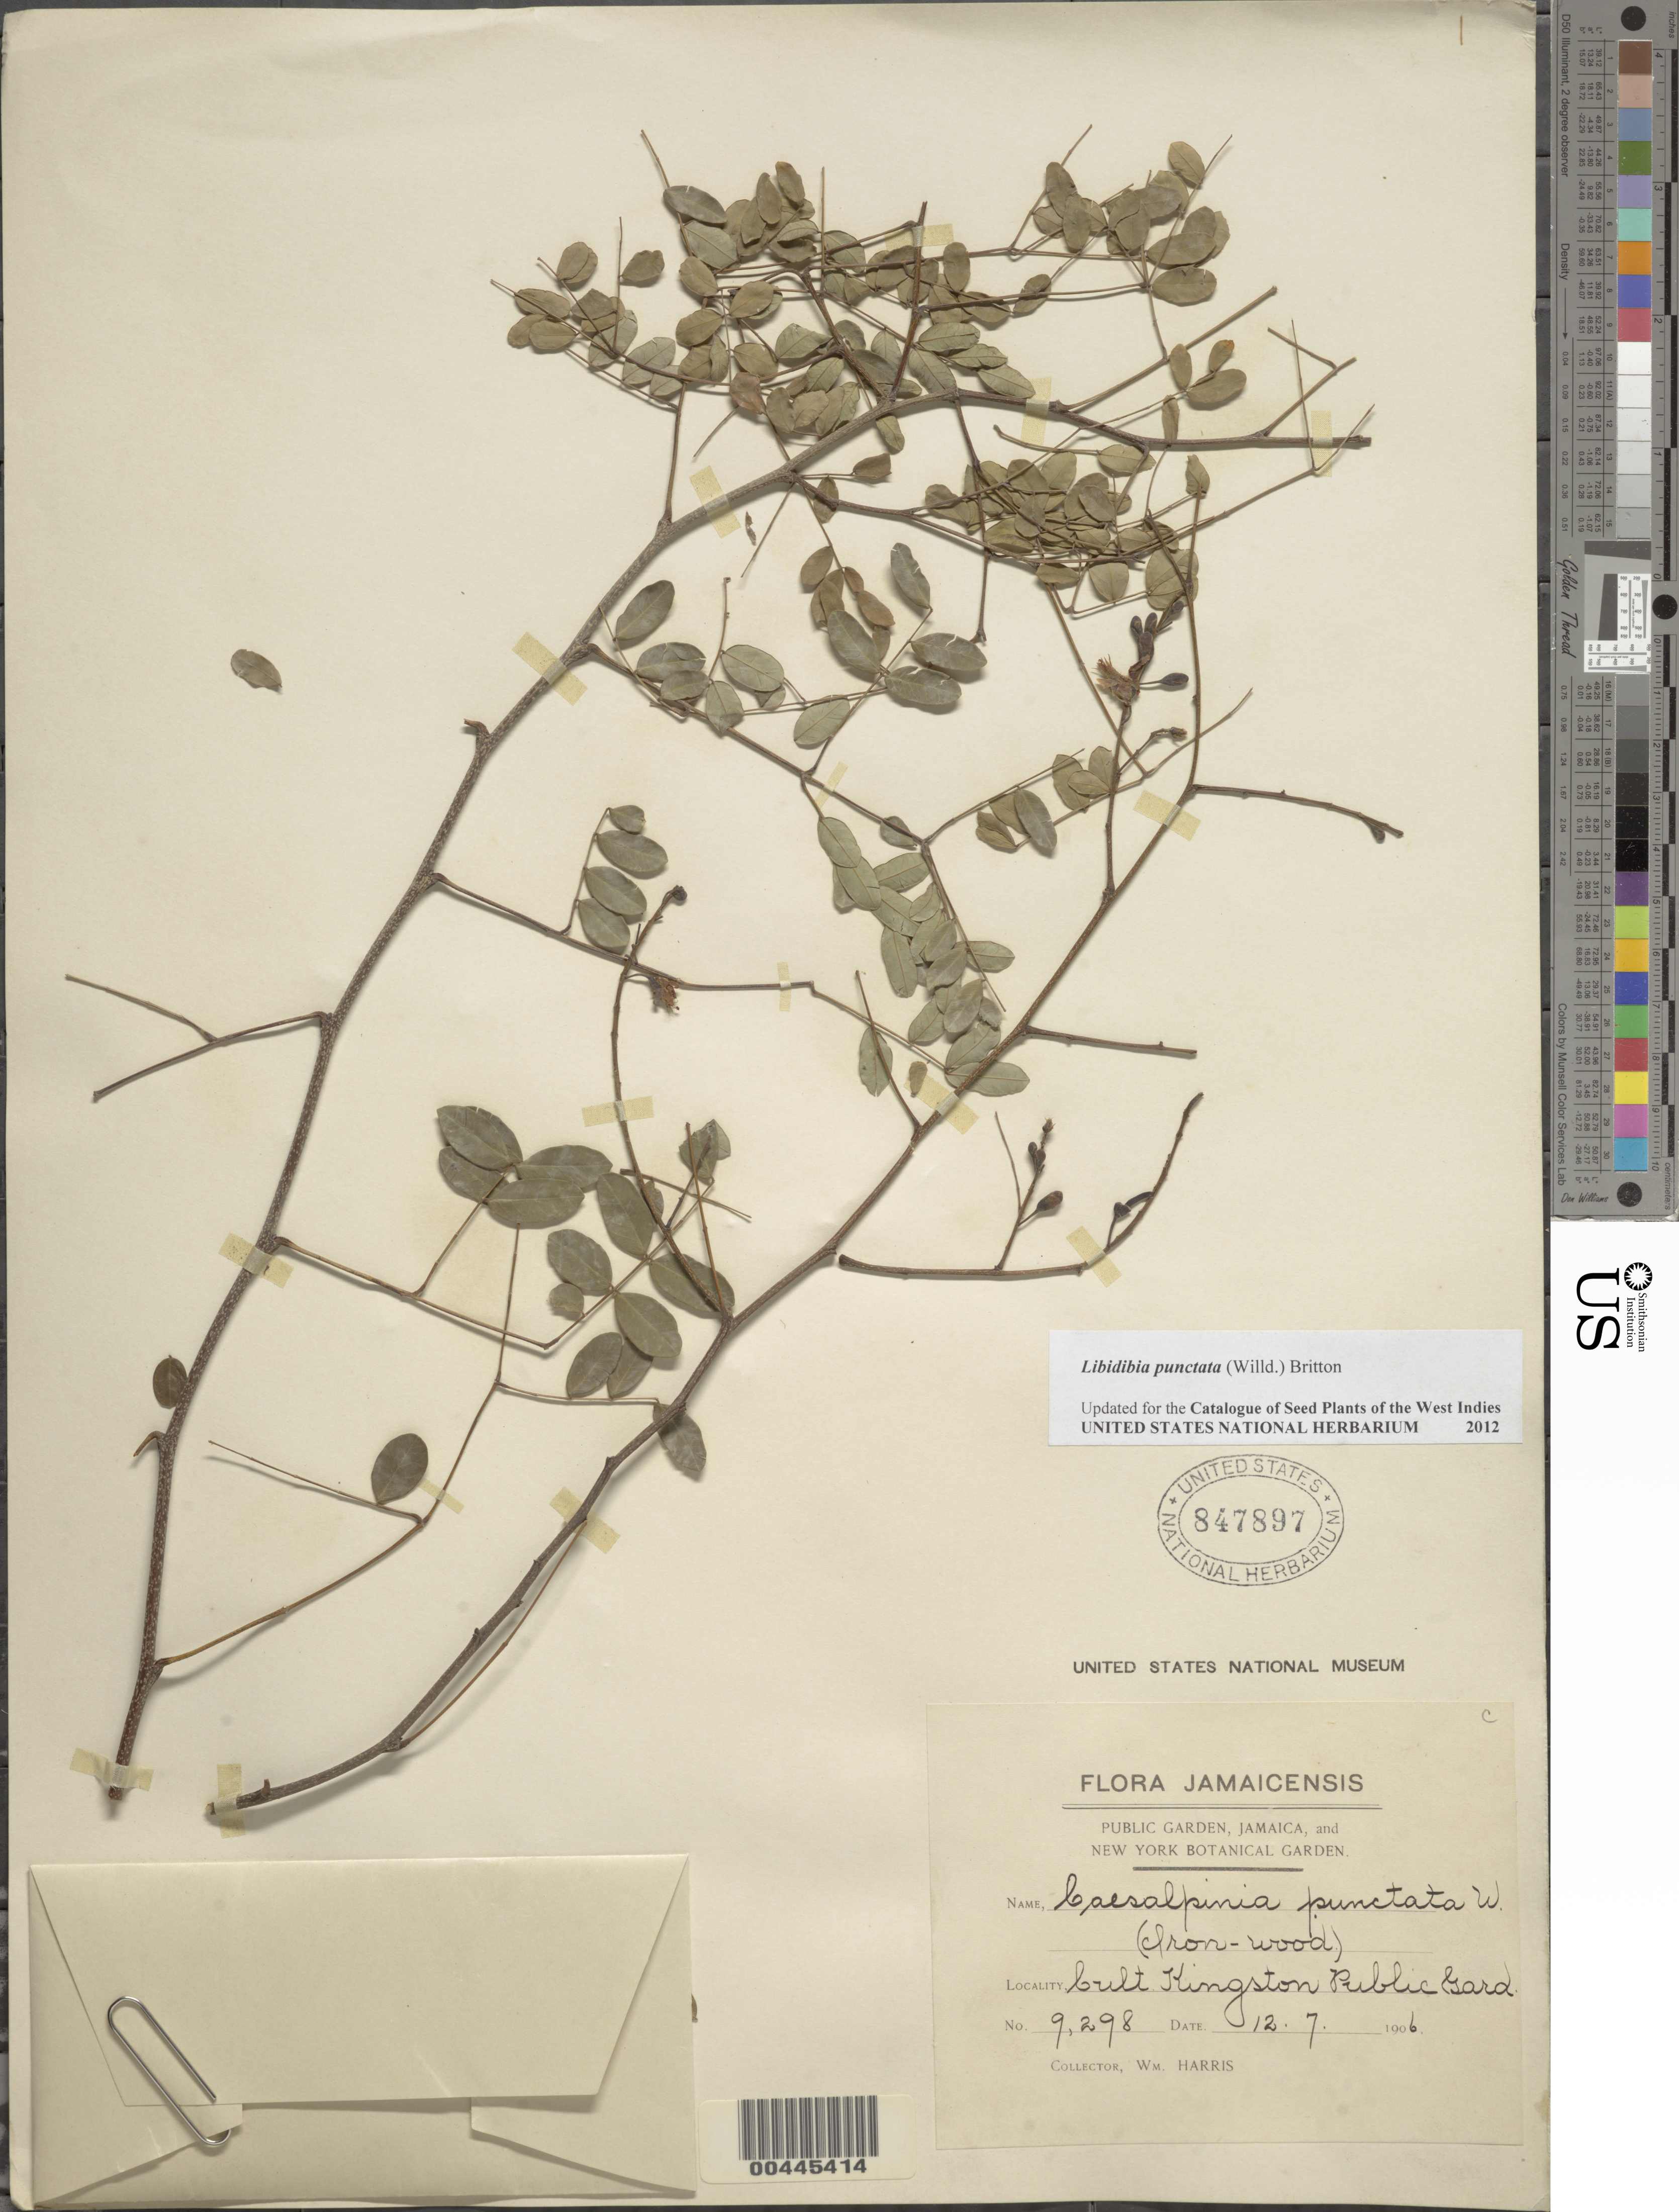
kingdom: Plantae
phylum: Tracheophyta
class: Magnoliopsida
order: Fabales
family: Fabaceae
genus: Libidibia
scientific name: Libidibia punctata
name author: (Willd.) Britton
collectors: W. H. Harris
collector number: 9298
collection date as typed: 12 Jul 1906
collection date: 1906-07-12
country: Jamaica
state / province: Kingston-St. John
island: Greater Antilles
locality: Kingston public garden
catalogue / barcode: US 847897